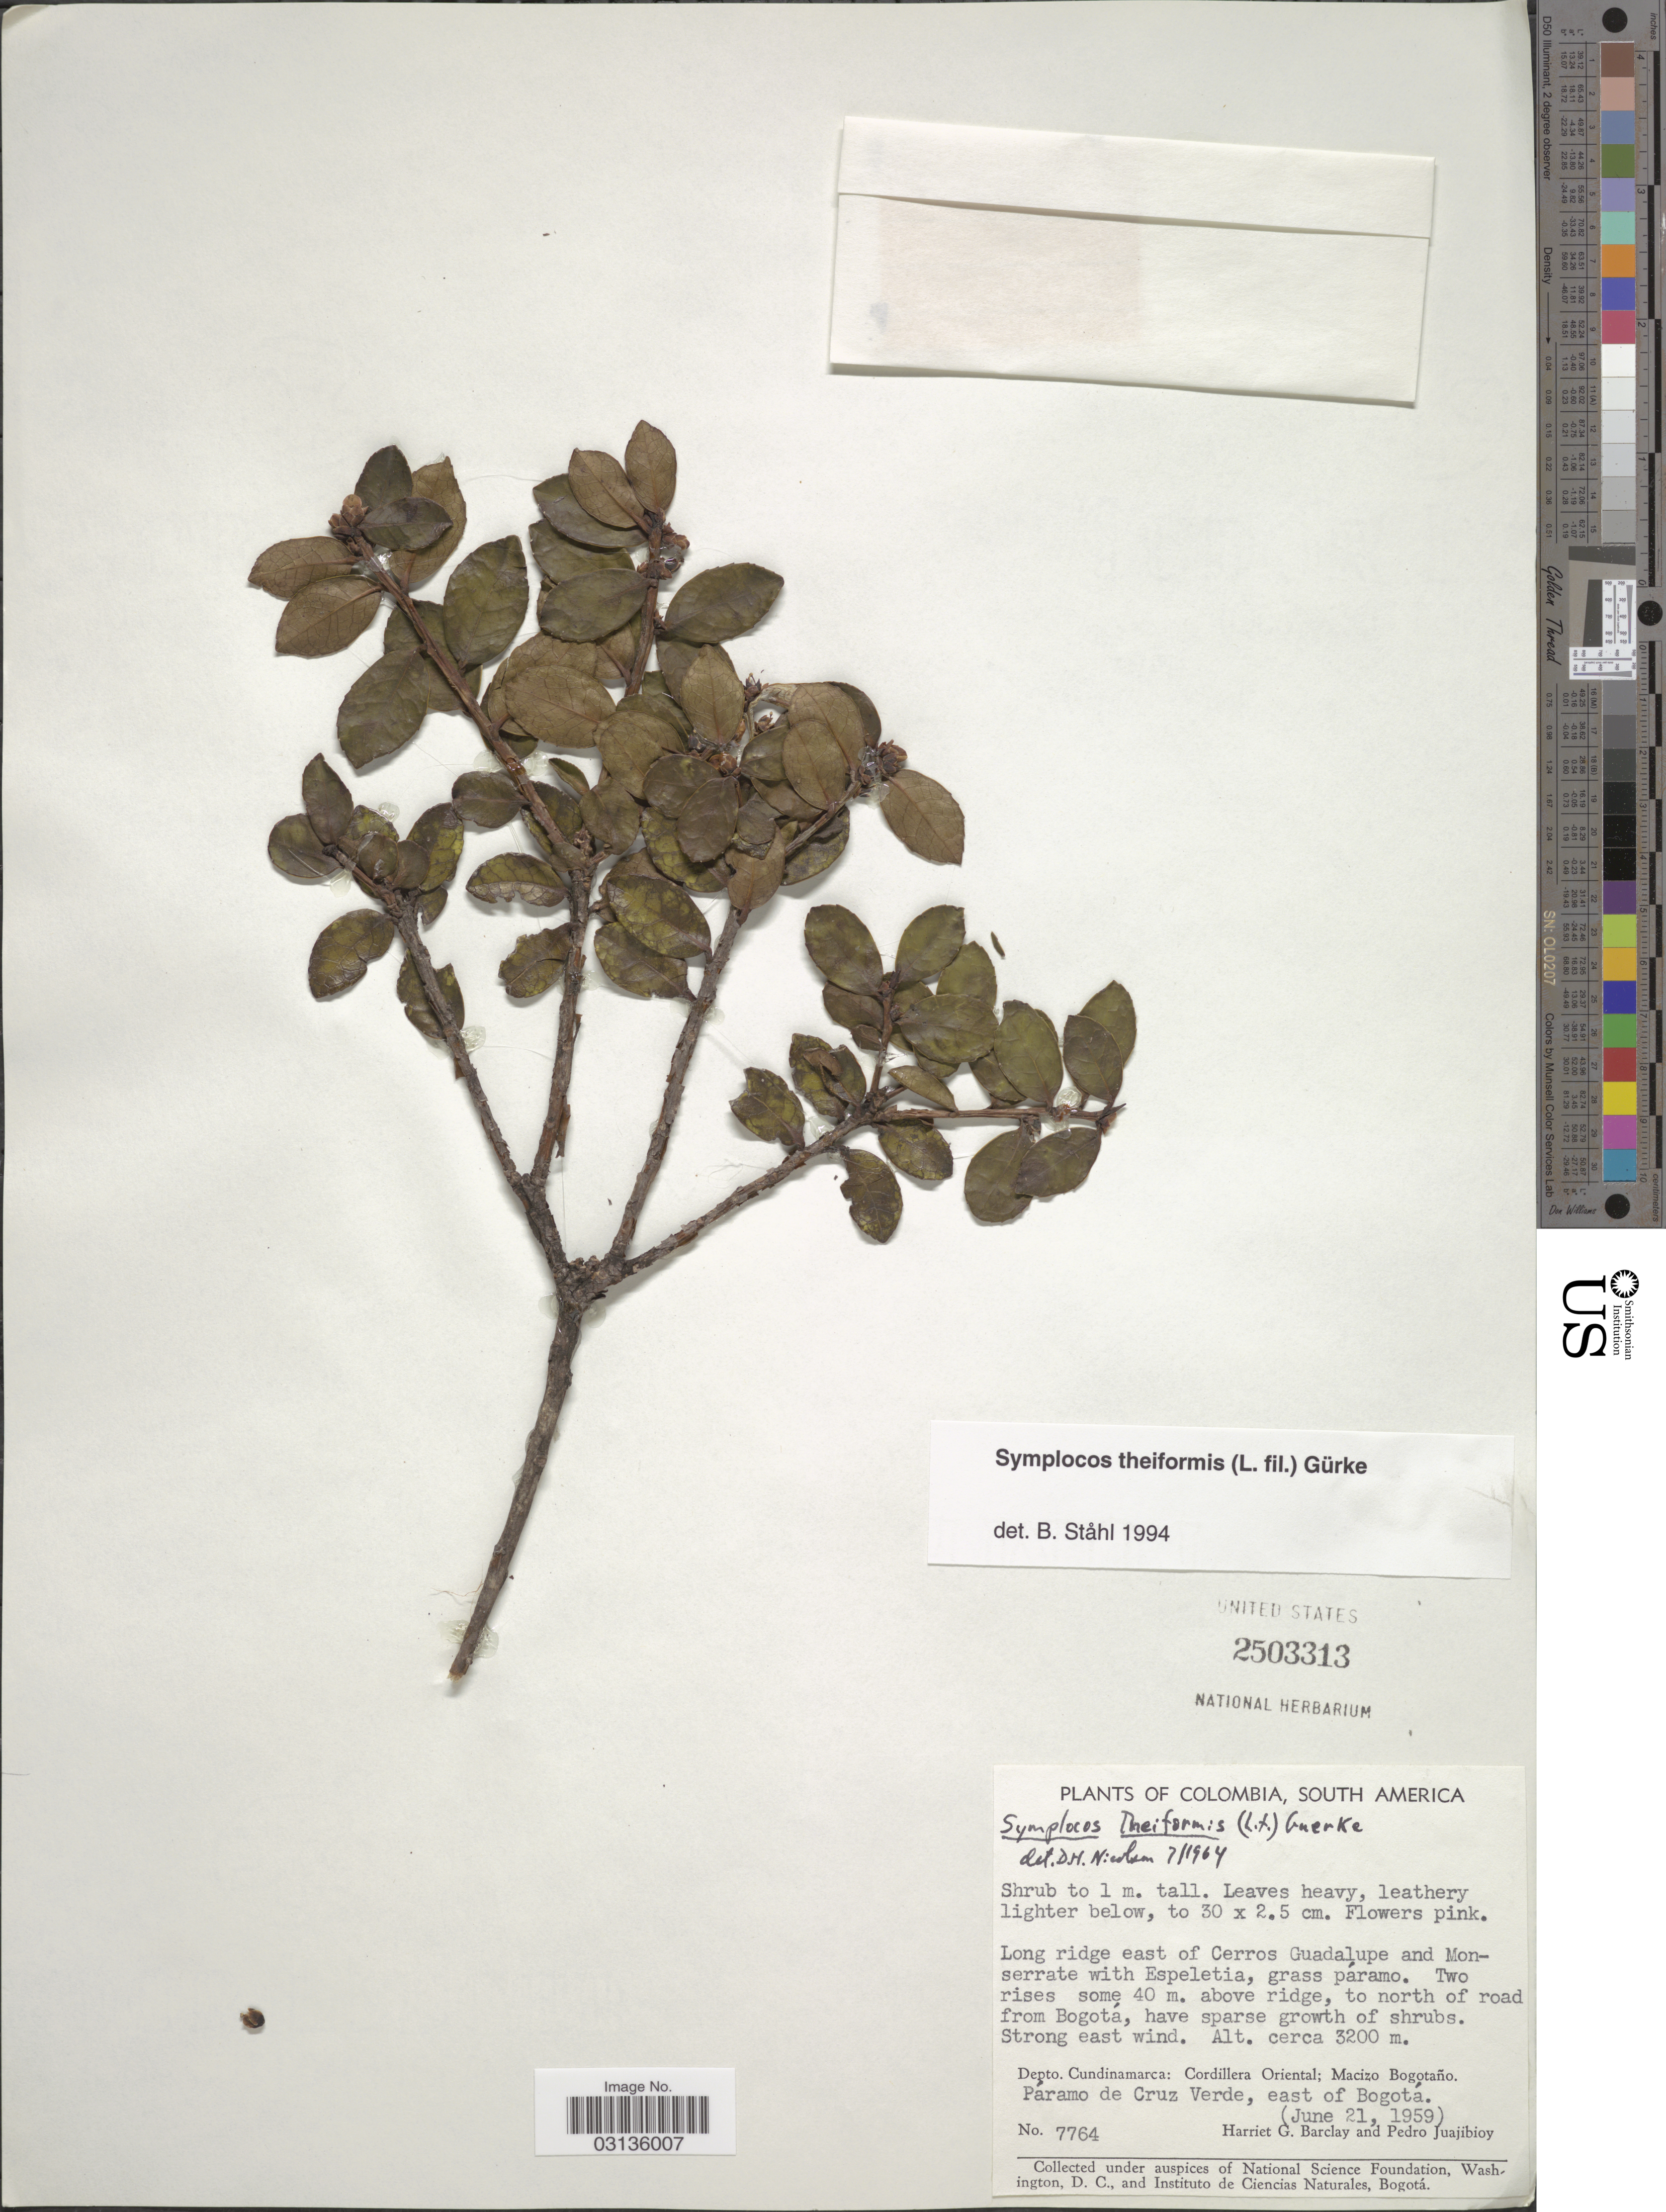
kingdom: Plantae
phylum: Tracheophyta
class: Magnoliopsida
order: Ericales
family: Symplocaceae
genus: Symplocos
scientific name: Symplocos theiformis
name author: (L. f.) Oken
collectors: H. G. Barclay & P. Juajibioy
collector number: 7764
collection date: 1959-06-21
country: Colombia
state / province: Cundinamarca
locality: Long ride east of Cerros Guadalupe and Monserrate, to north of road from Bogotá. Depto. Cudinamarca: Cordillera Oriental; Macizo Bogotaño. Páramo de Cruz Verde, east of Bogotá.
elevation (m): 3200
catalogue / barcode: US 2503313